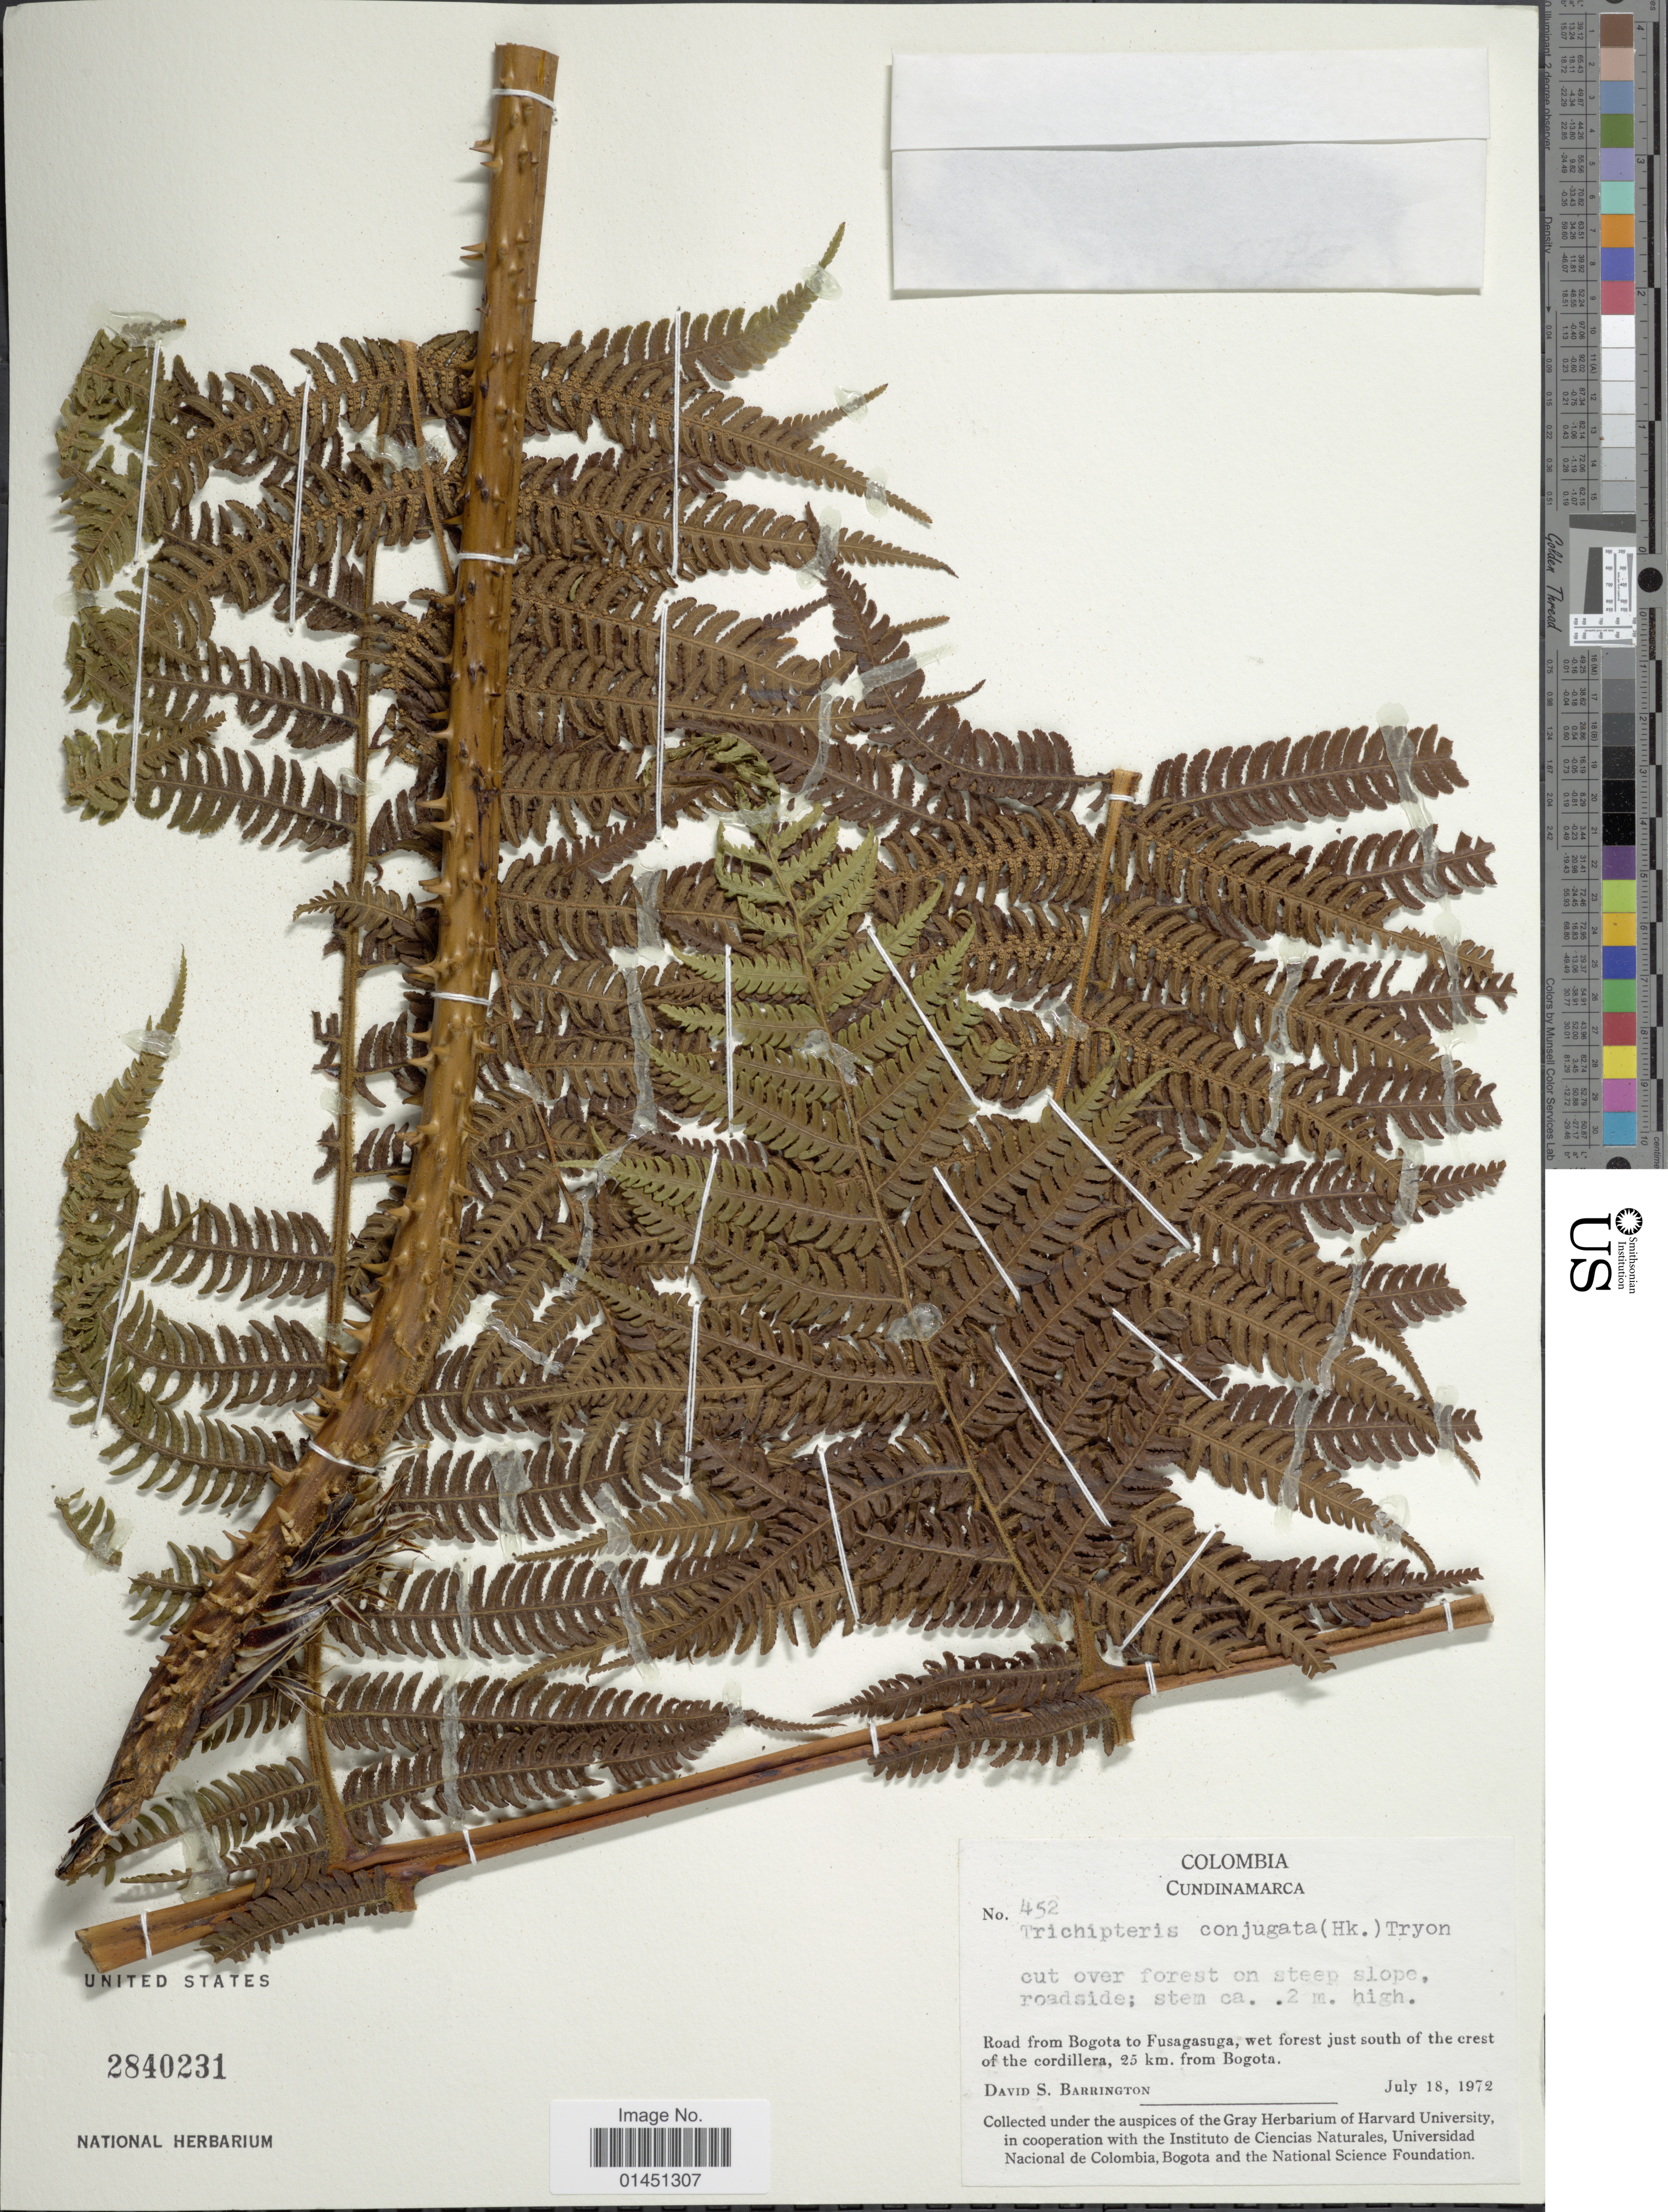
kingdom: Plantae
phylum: Tracheophyta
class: Polypodiopsida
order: Cyatheales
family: Cyatheaceae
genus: Cyathea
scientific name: Cyathea conjugata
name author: (Hook.) Domin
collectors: D. S. Barrington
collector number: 452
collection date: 1972-07-18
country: Colombia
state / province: Cundinamarca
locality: Road from Bogota to Fusafasuga, wet forest just south of the crest of the cordillera, 25 km. from Bogota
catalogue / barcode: US 2840231